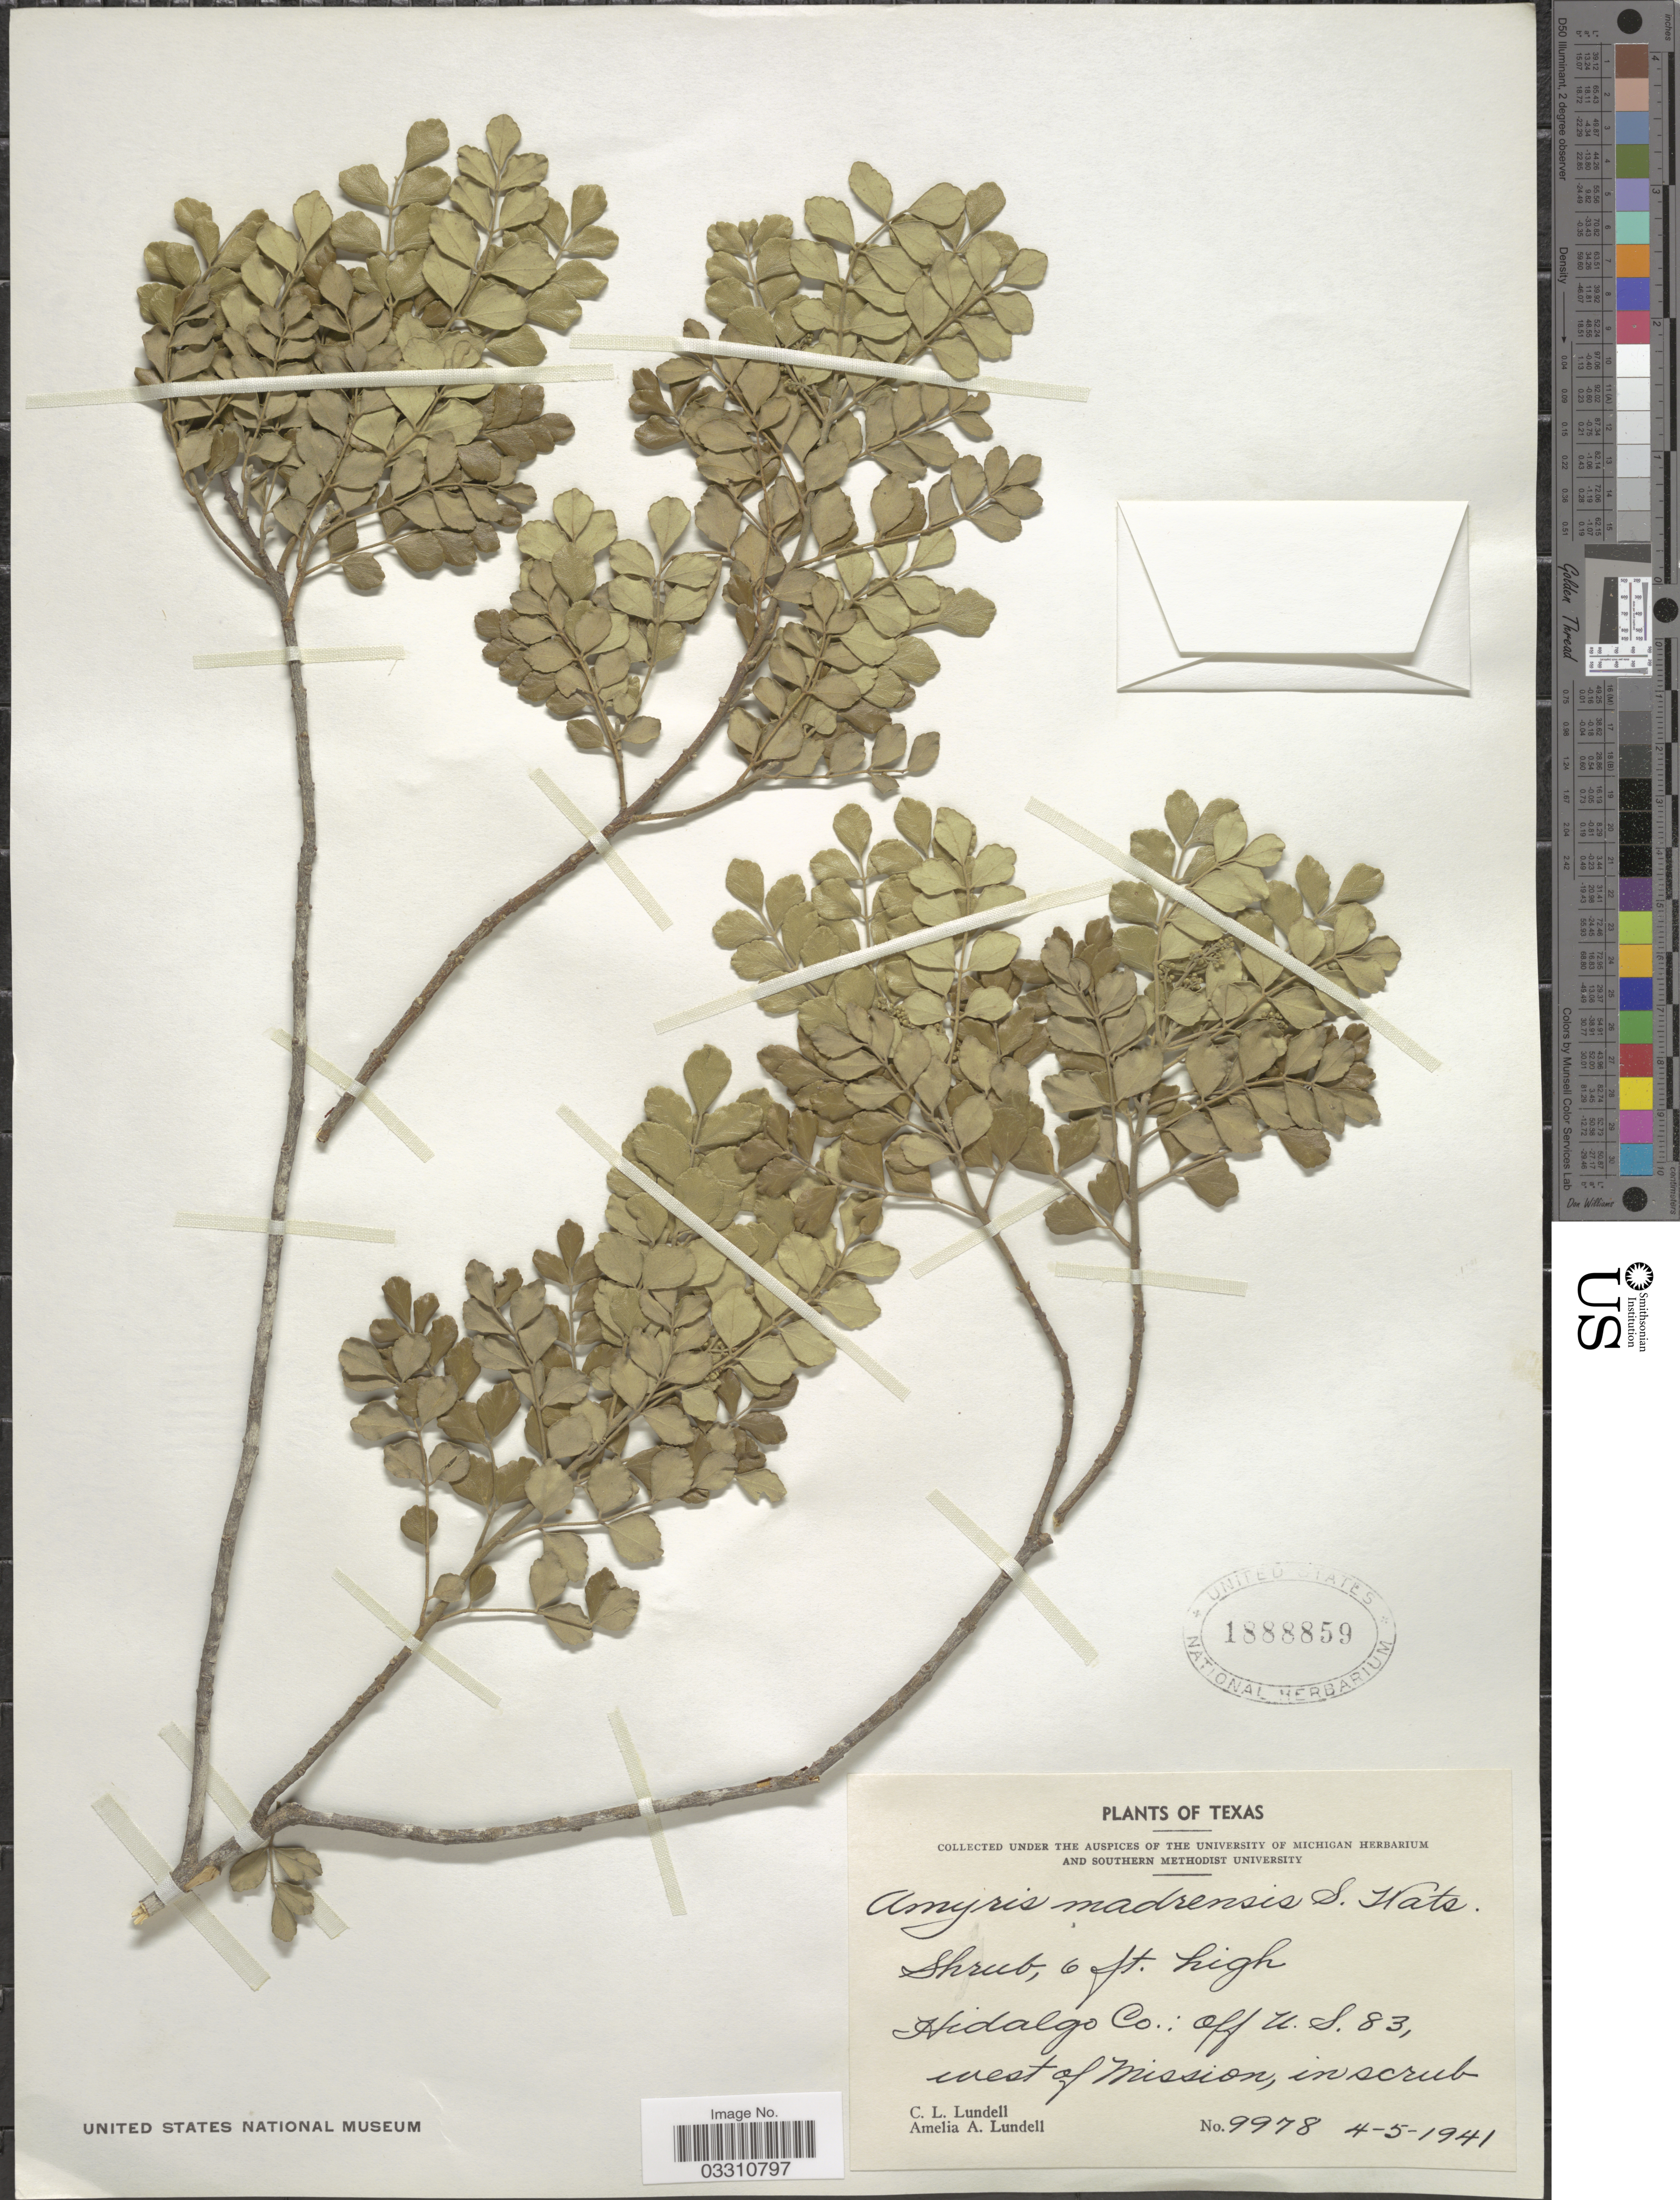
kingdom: Plantae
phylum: Tracheophyta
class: Magnoliopsida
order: Sapindales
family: Rutaceae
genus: Amyris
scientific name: Amyris madrensis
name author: S. Watson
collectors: C. L. Lundell & A. A. Lundell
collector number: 9978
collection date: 1941-04-05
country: United States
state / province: Texas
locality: Hidalgo Co.: off U.S. 83, west of Mission.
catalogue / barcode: US 1888859